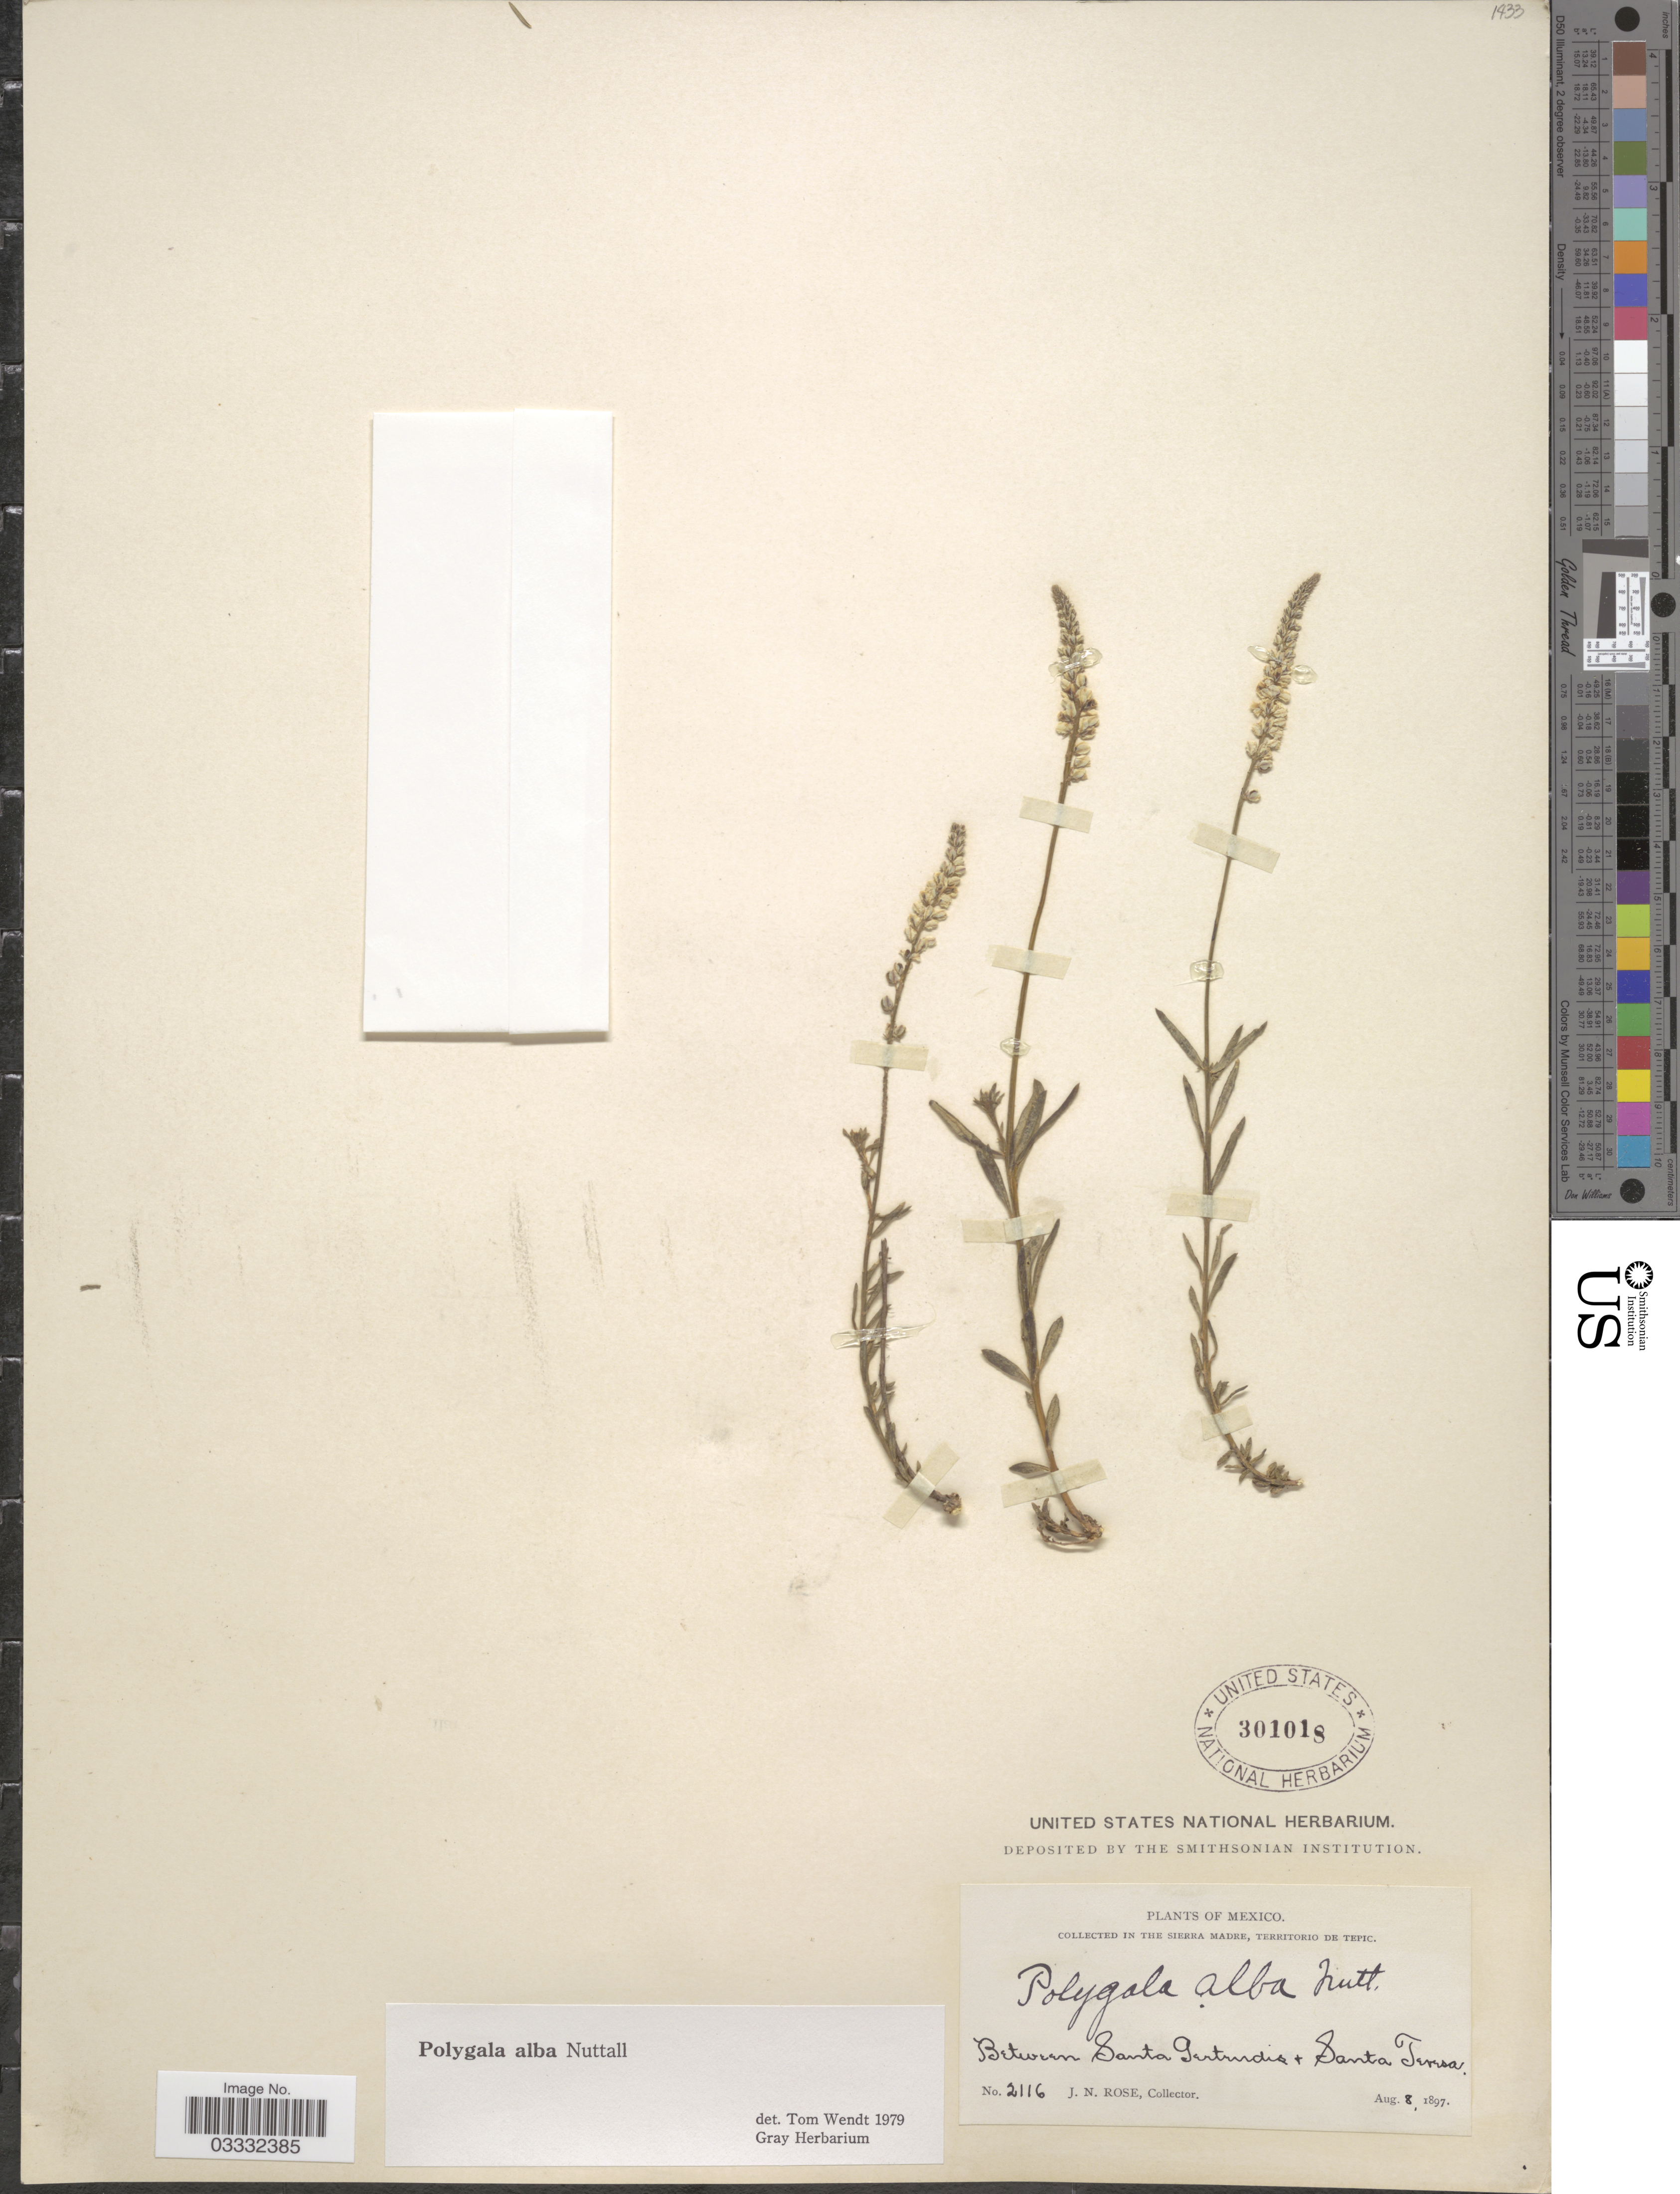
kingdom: Plantae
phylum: Tracheophyta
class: Magnoliopsida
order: Fabales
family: Polygalaceae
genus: Polygala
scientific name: Polygala alba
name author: Nutt.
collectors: J. N. Rose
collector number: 2116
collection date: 1897-08-08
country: Mexico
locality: In the Sierra Madre, Territorio de Tepic. Between Santa Gertrudis & Santa Teresa.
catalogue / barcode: US 301018